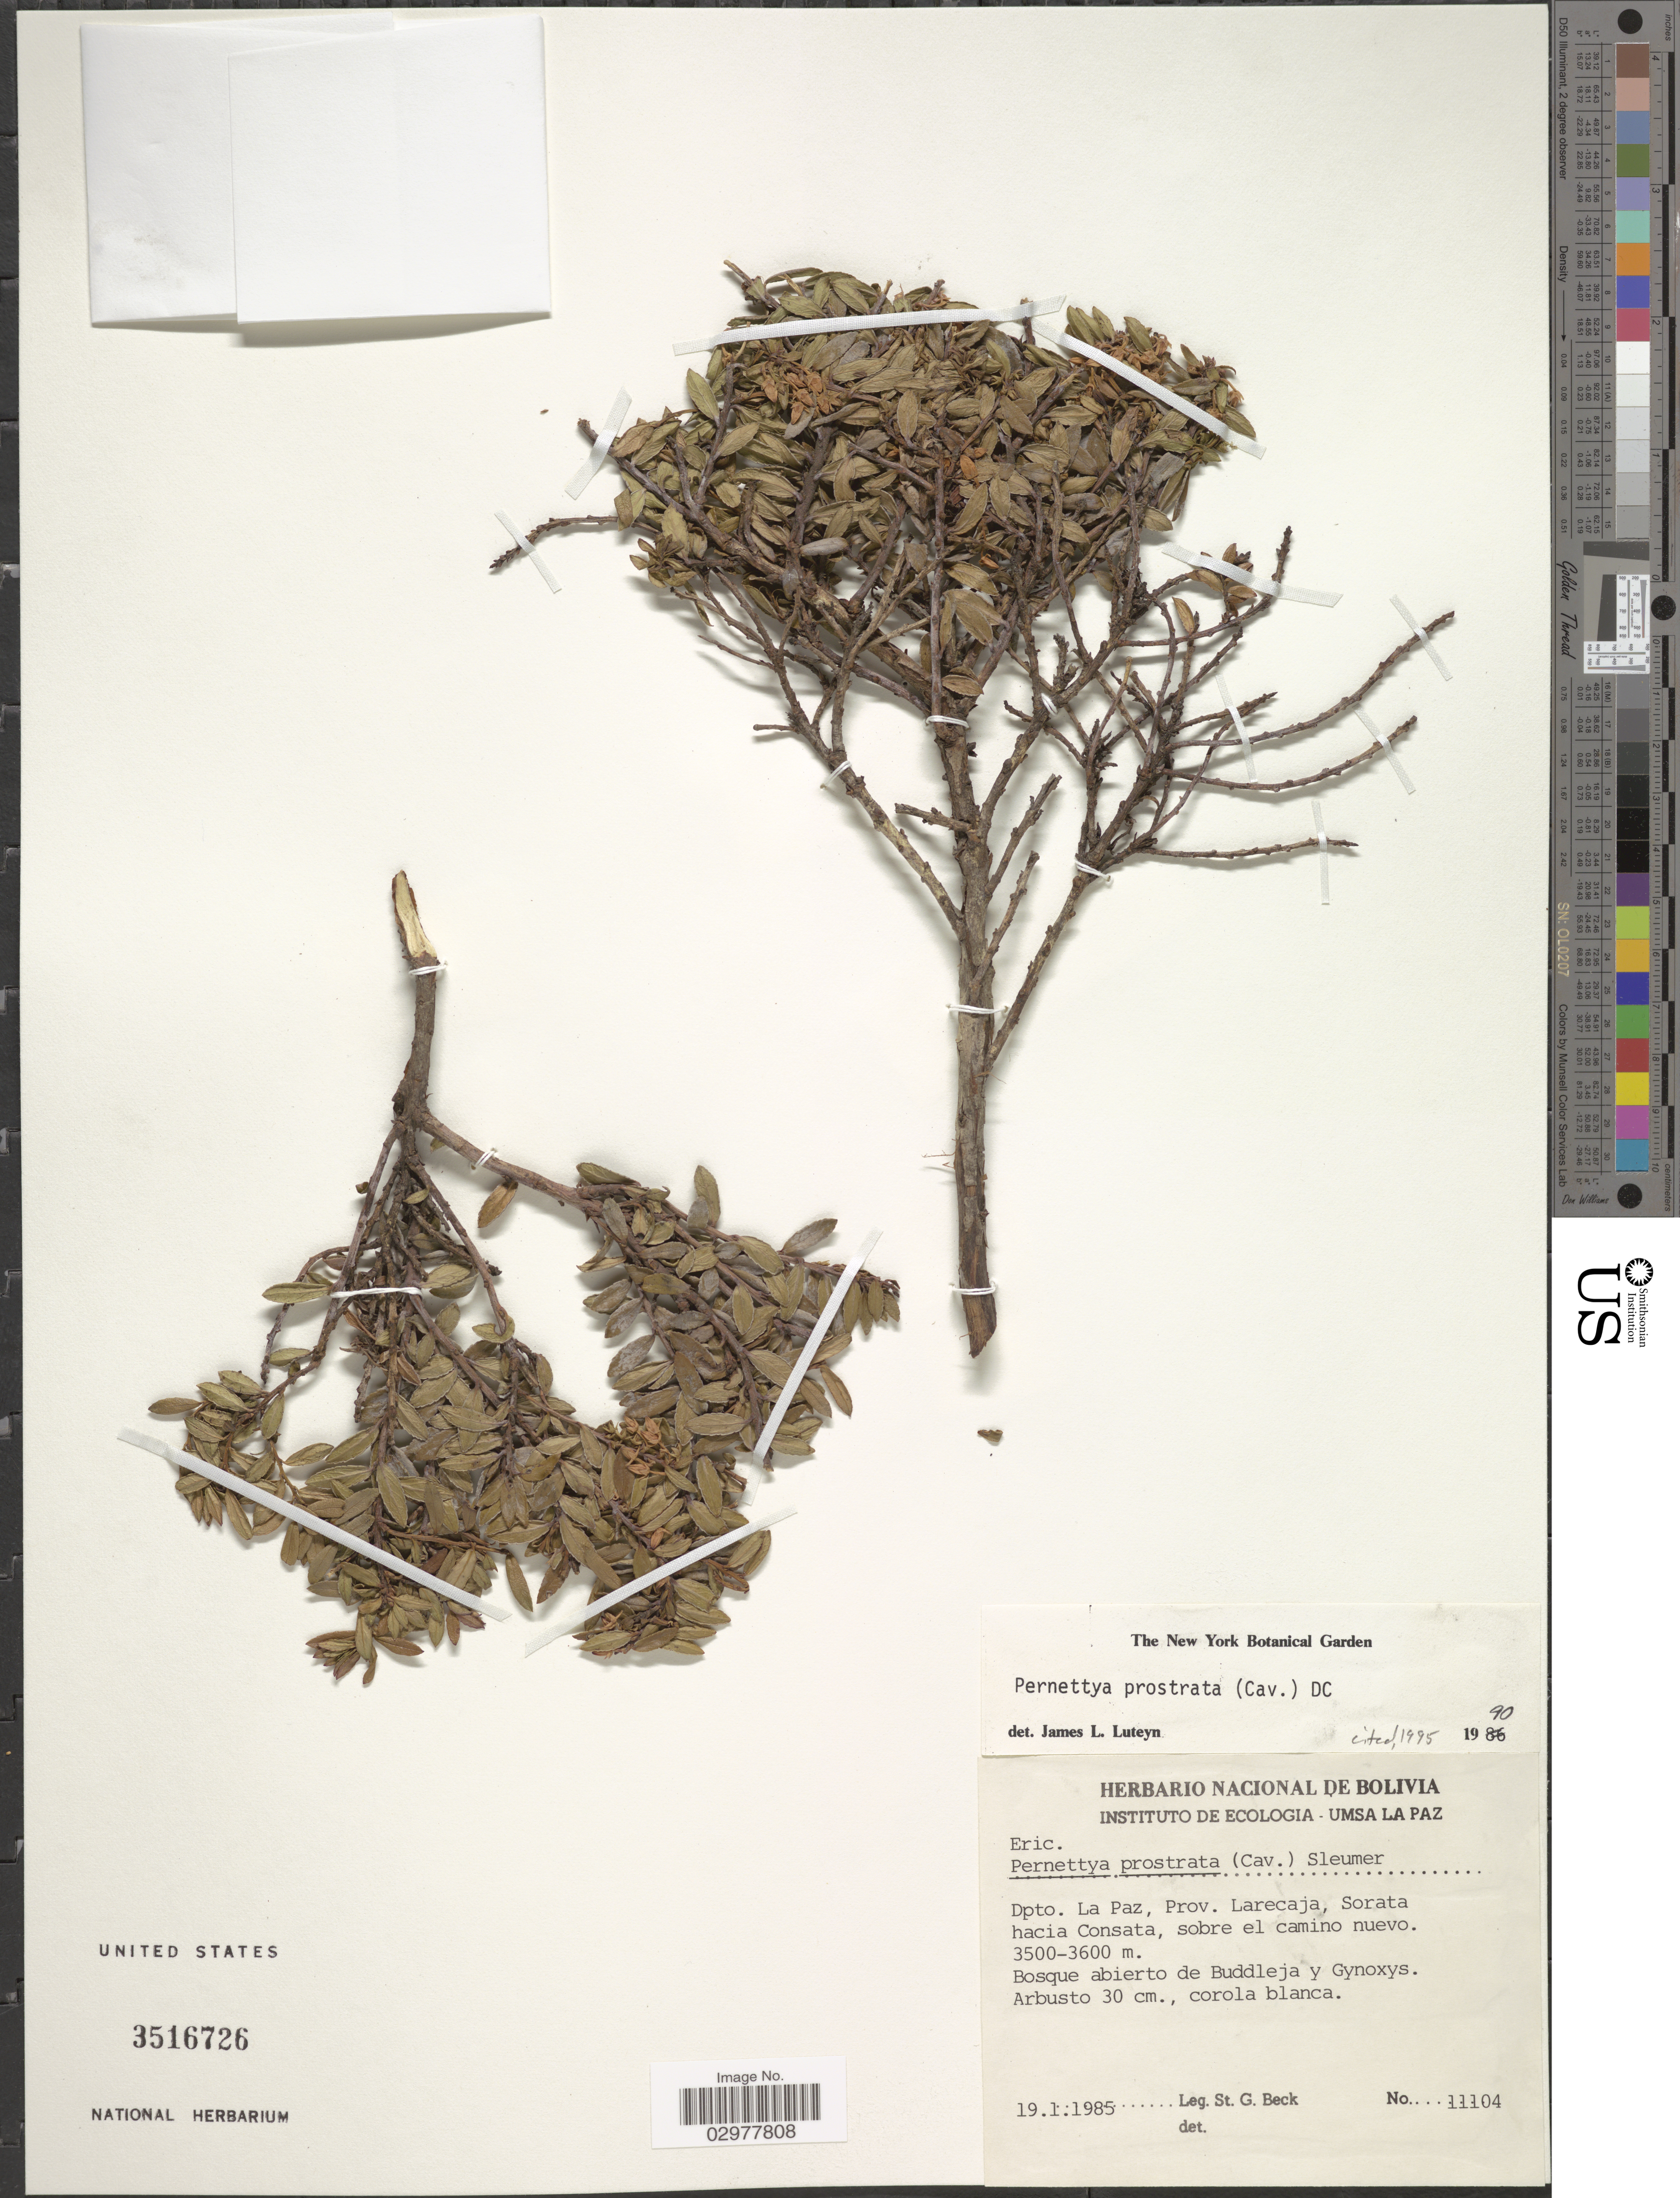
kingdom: Plantae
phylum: Tracheophyta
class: Magnoliopsida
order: Ericales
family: Ericaceae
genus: Pernettya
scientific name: Pernettya prostrata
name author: (Cav.) DC.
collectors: S. G. Beck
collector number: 11104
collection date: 1985-01-19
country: Bolivia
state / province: La Paz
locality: Dpto. La Paz, Prov. Larecaja, Sorata hacia Consata, sobre el camino nuevo.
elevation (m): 3500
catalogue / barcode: US 3516726